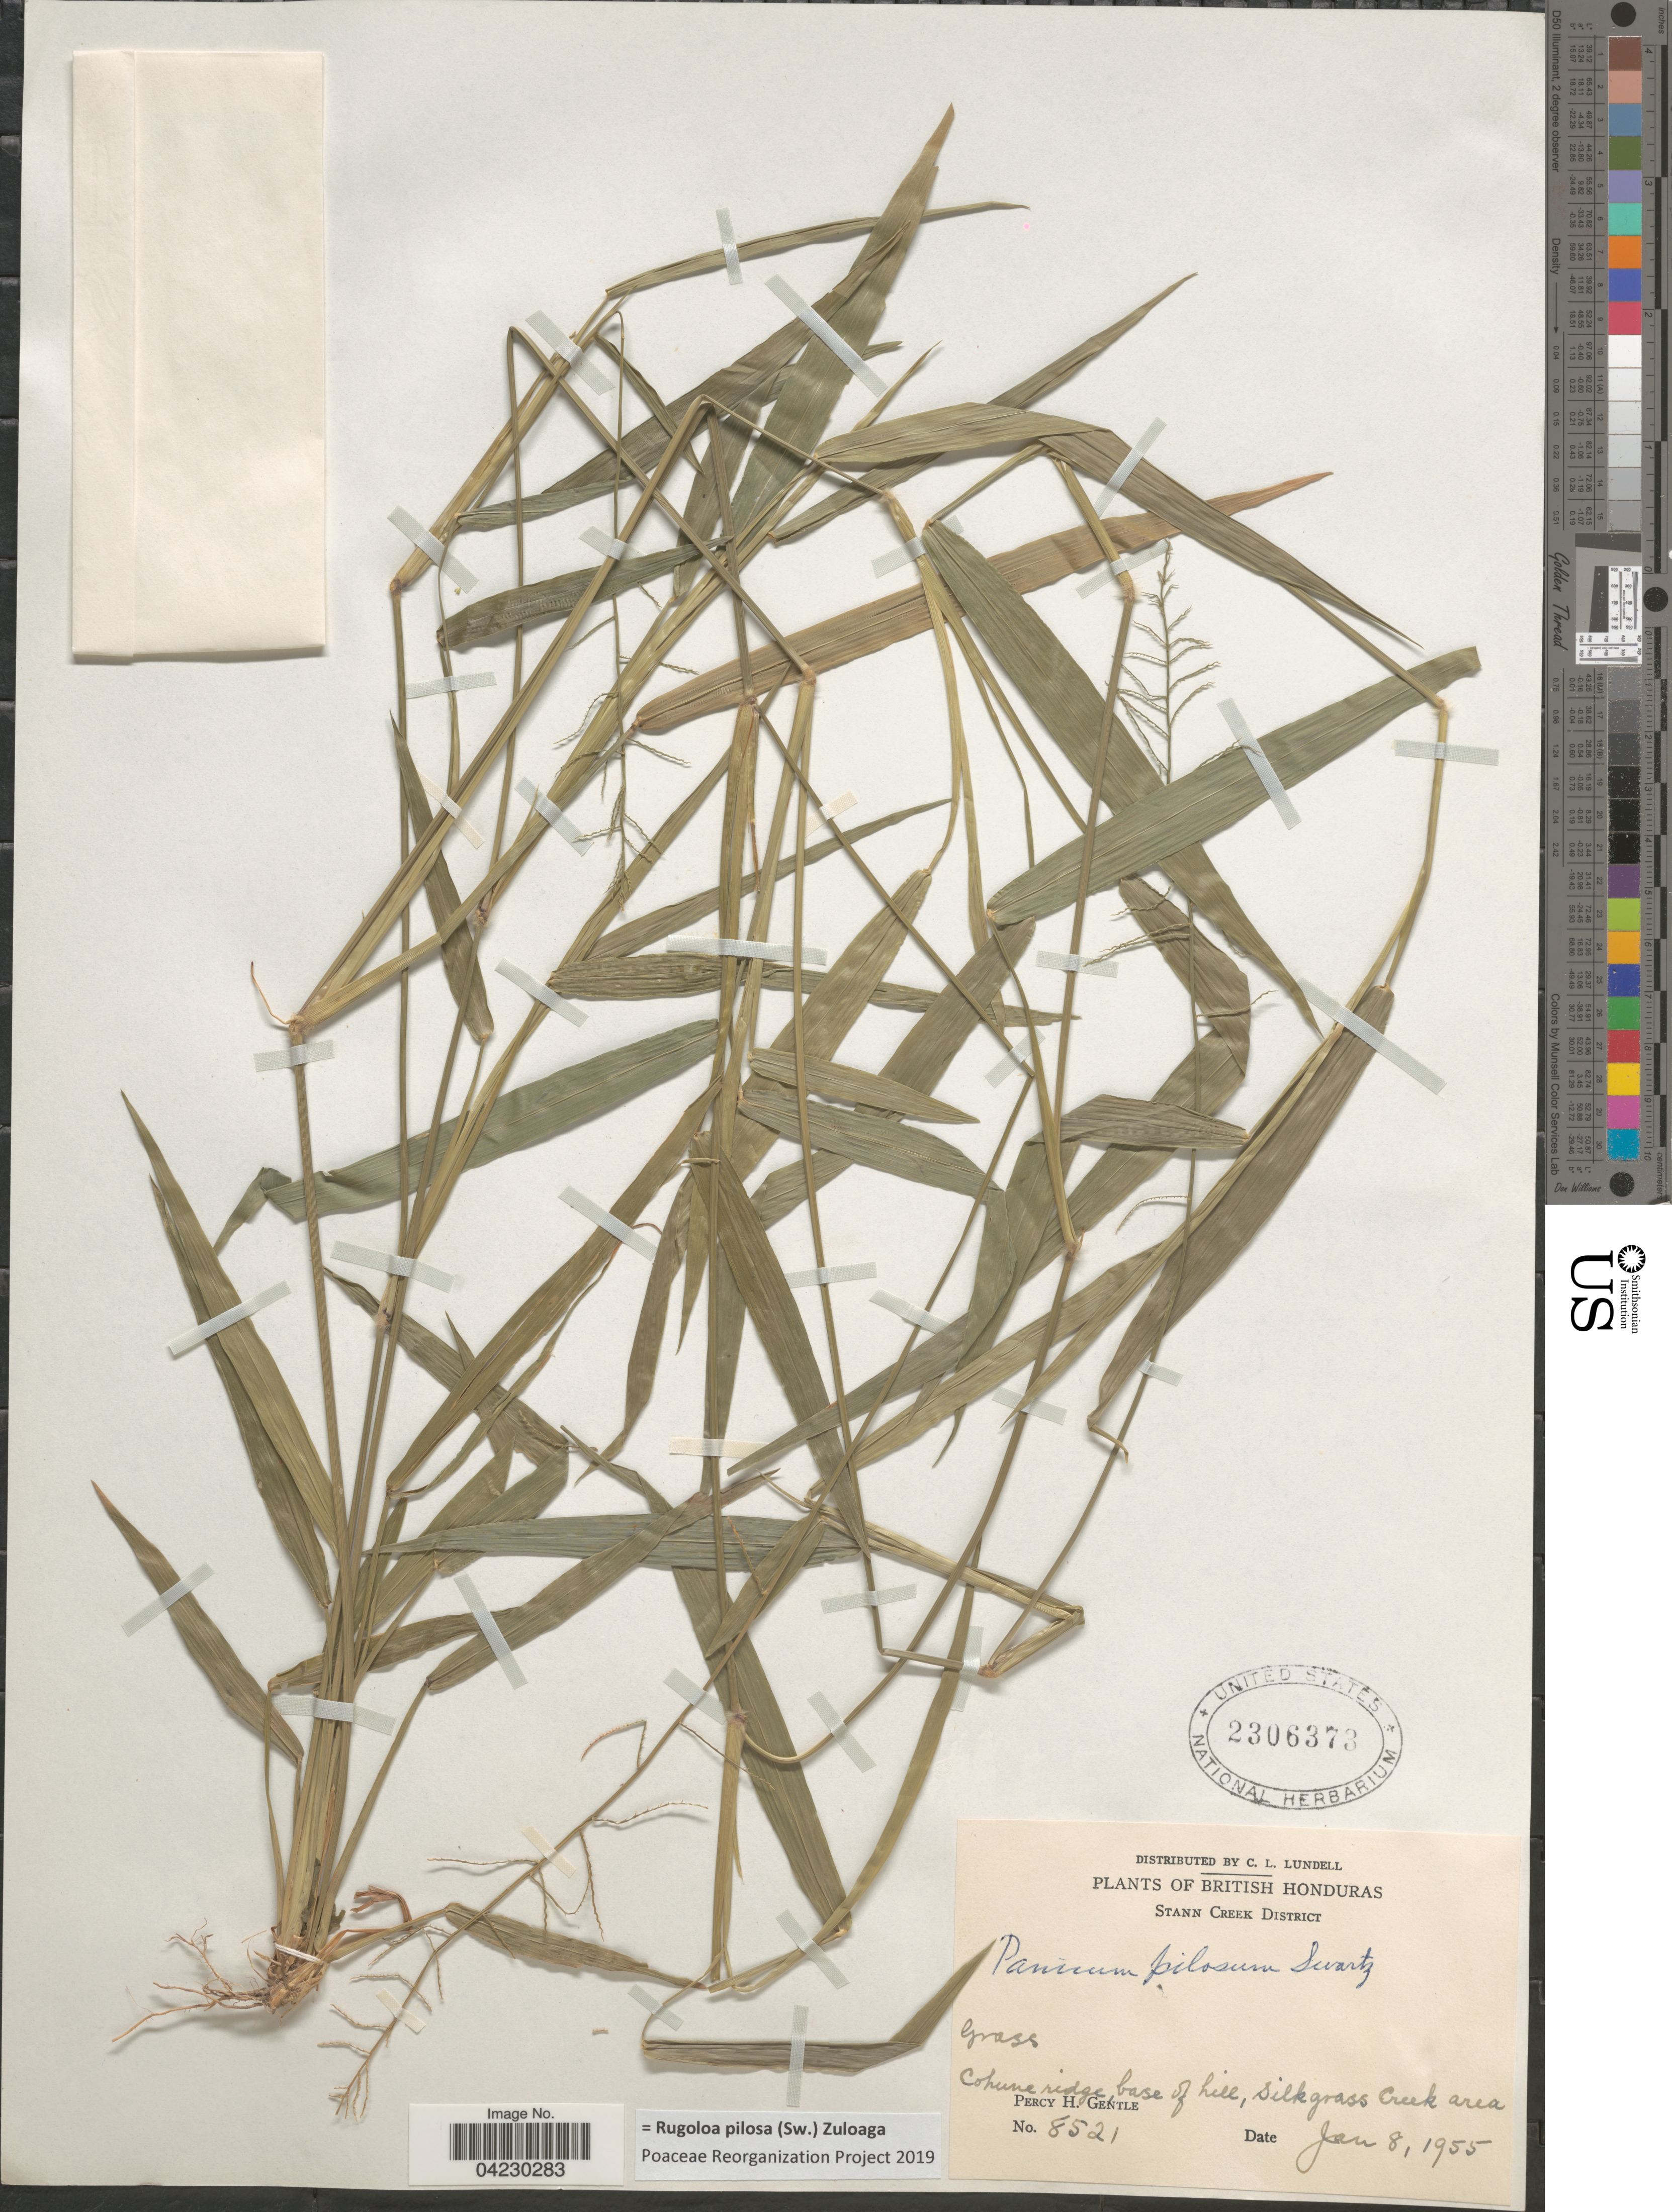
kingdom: Plantae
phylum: Tracheophyta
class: Liliopsida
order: Poales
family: Poaceae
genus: Rugoloa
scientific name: Rugoloa pilosa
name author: (Sw.) Zuloaga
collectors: P. H. Gentle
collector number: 8521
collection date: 1955-01-08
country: Belize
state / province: Stann Creek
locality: British Honduras. Stann Creek District. Cohune ridge, base of hill, silkgrass Creek area.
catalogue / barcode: US 2306373